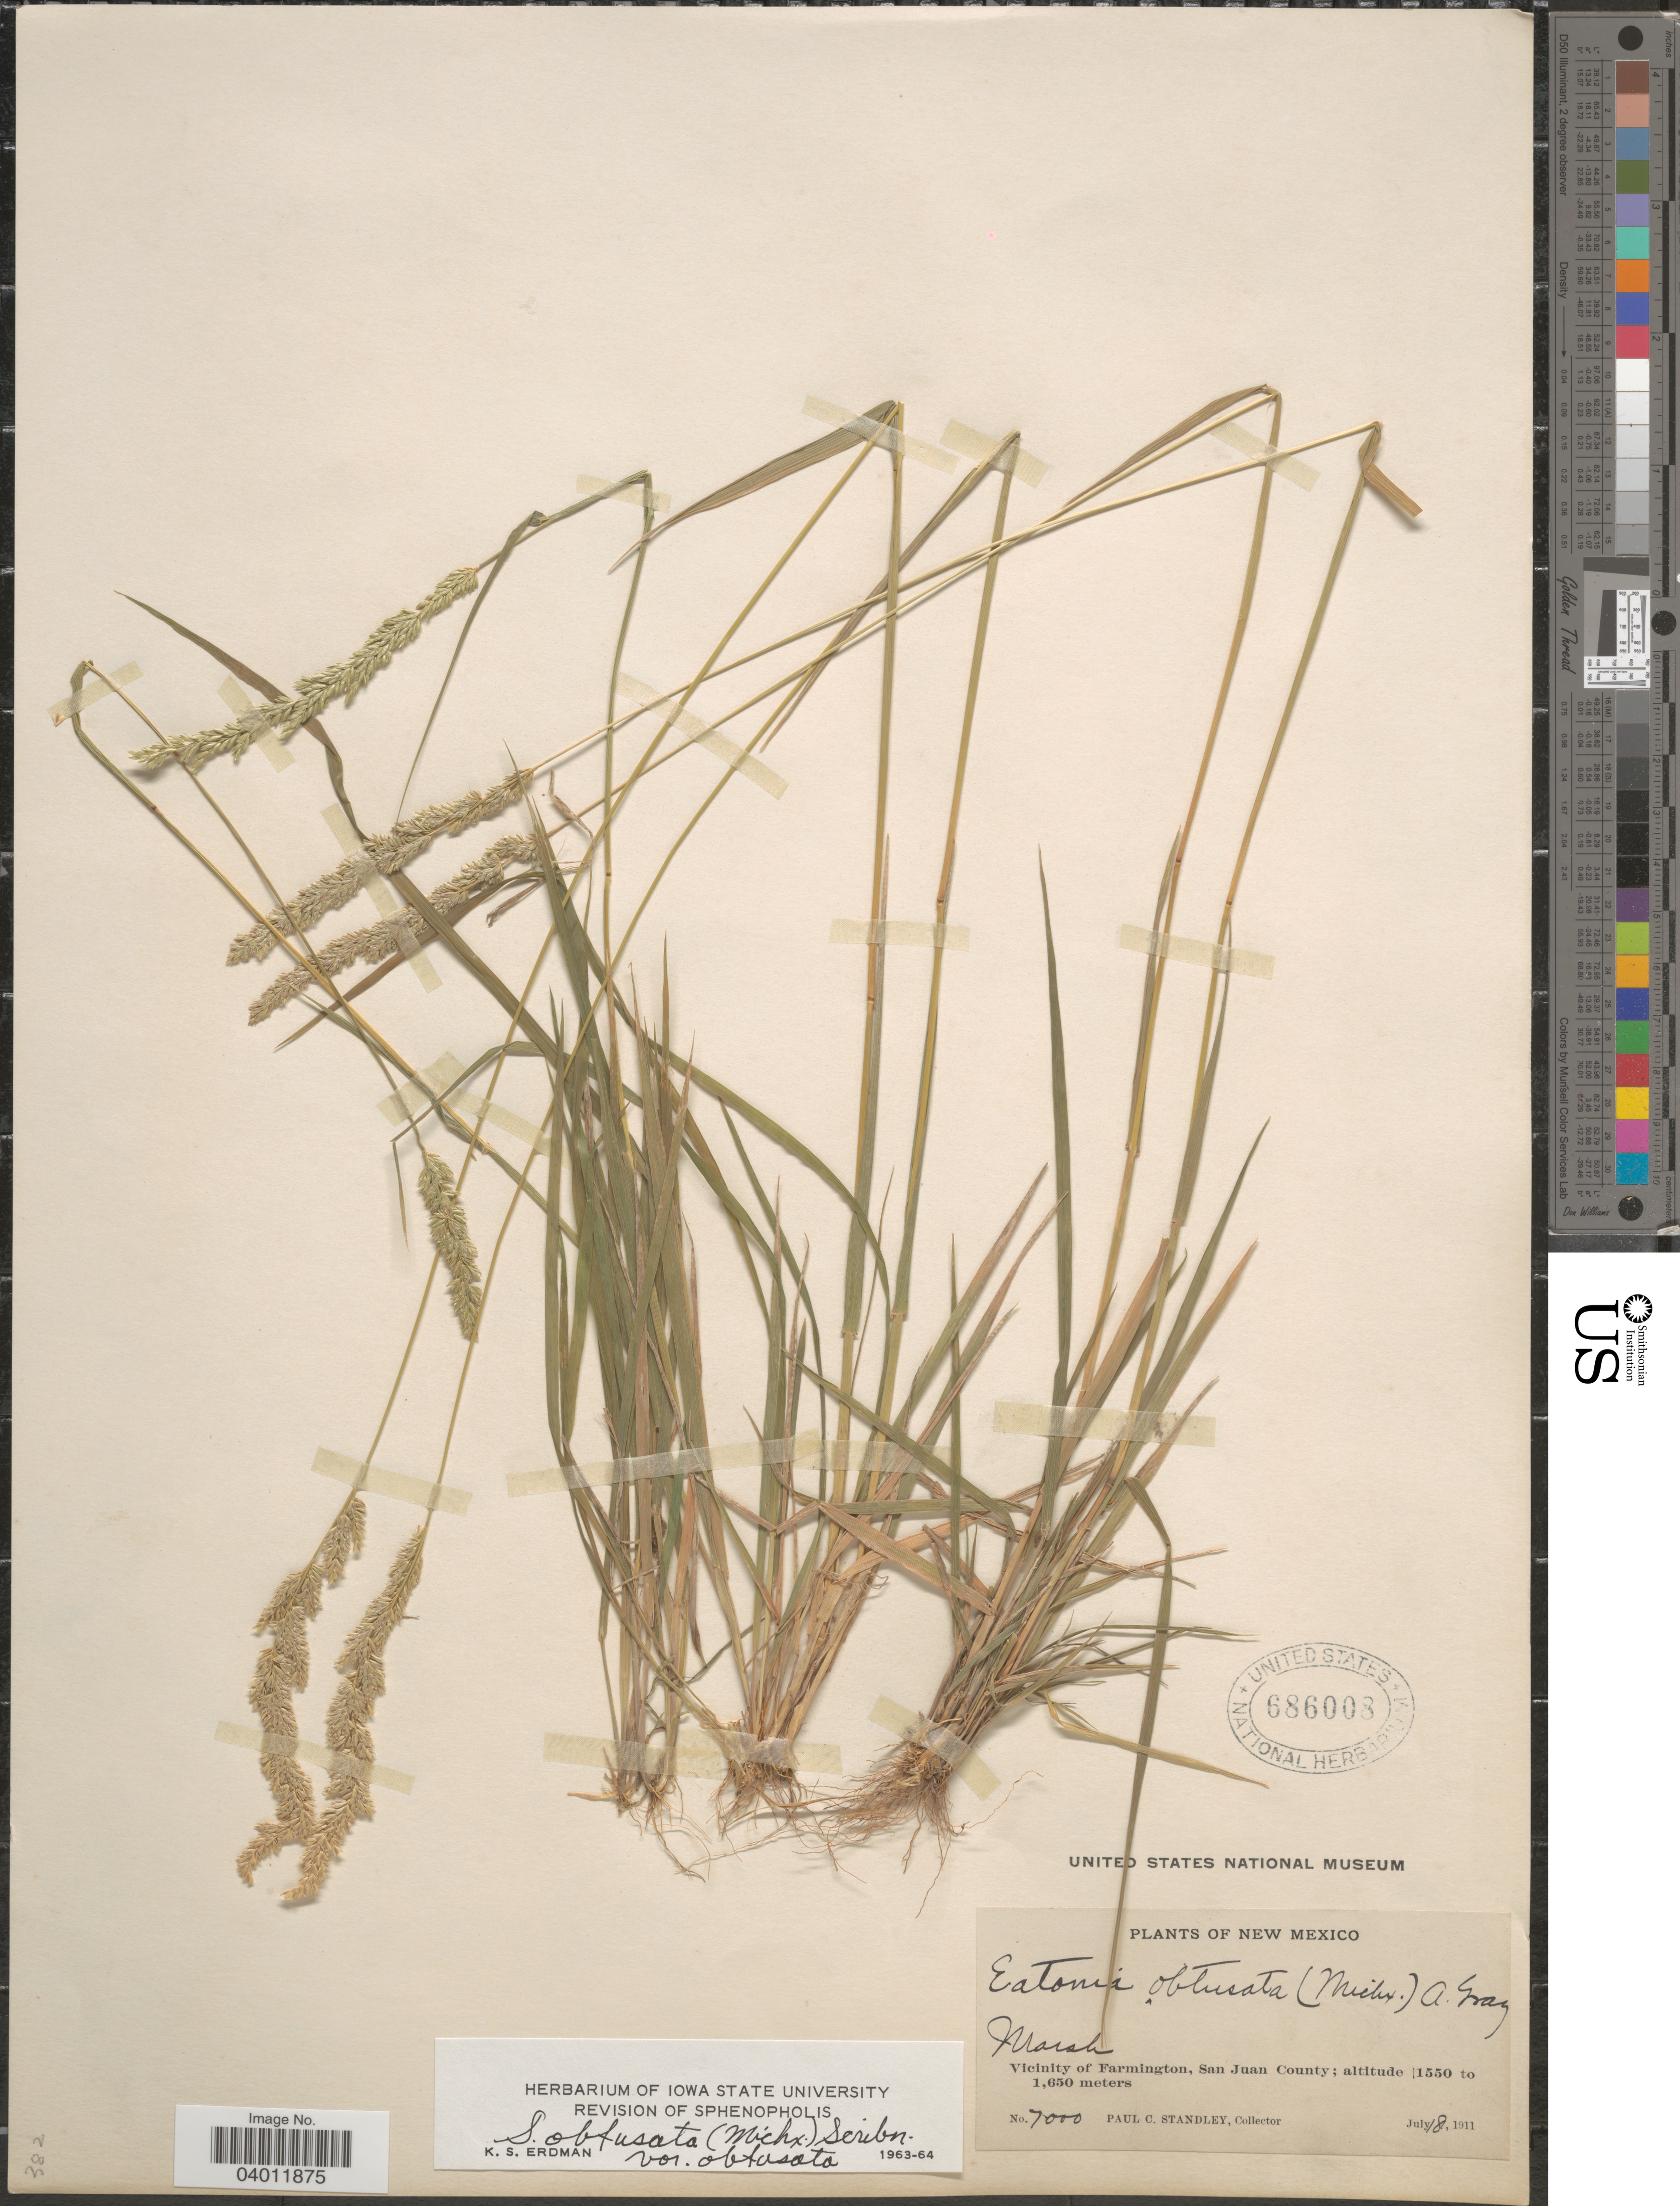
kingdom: Plantae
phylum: Tracheophyta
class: Liliopsida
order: Poales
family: Poaceae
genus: Sphenopholis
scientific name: Sphenopholis obtusata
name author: (Michx.) Scribn.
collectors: P. C. Standley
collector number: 7000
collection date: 1911-07-18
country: United States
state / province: New Mexico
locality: Vicinity of Farmington, San Juan County.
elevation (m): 1550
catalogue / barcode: US 686008